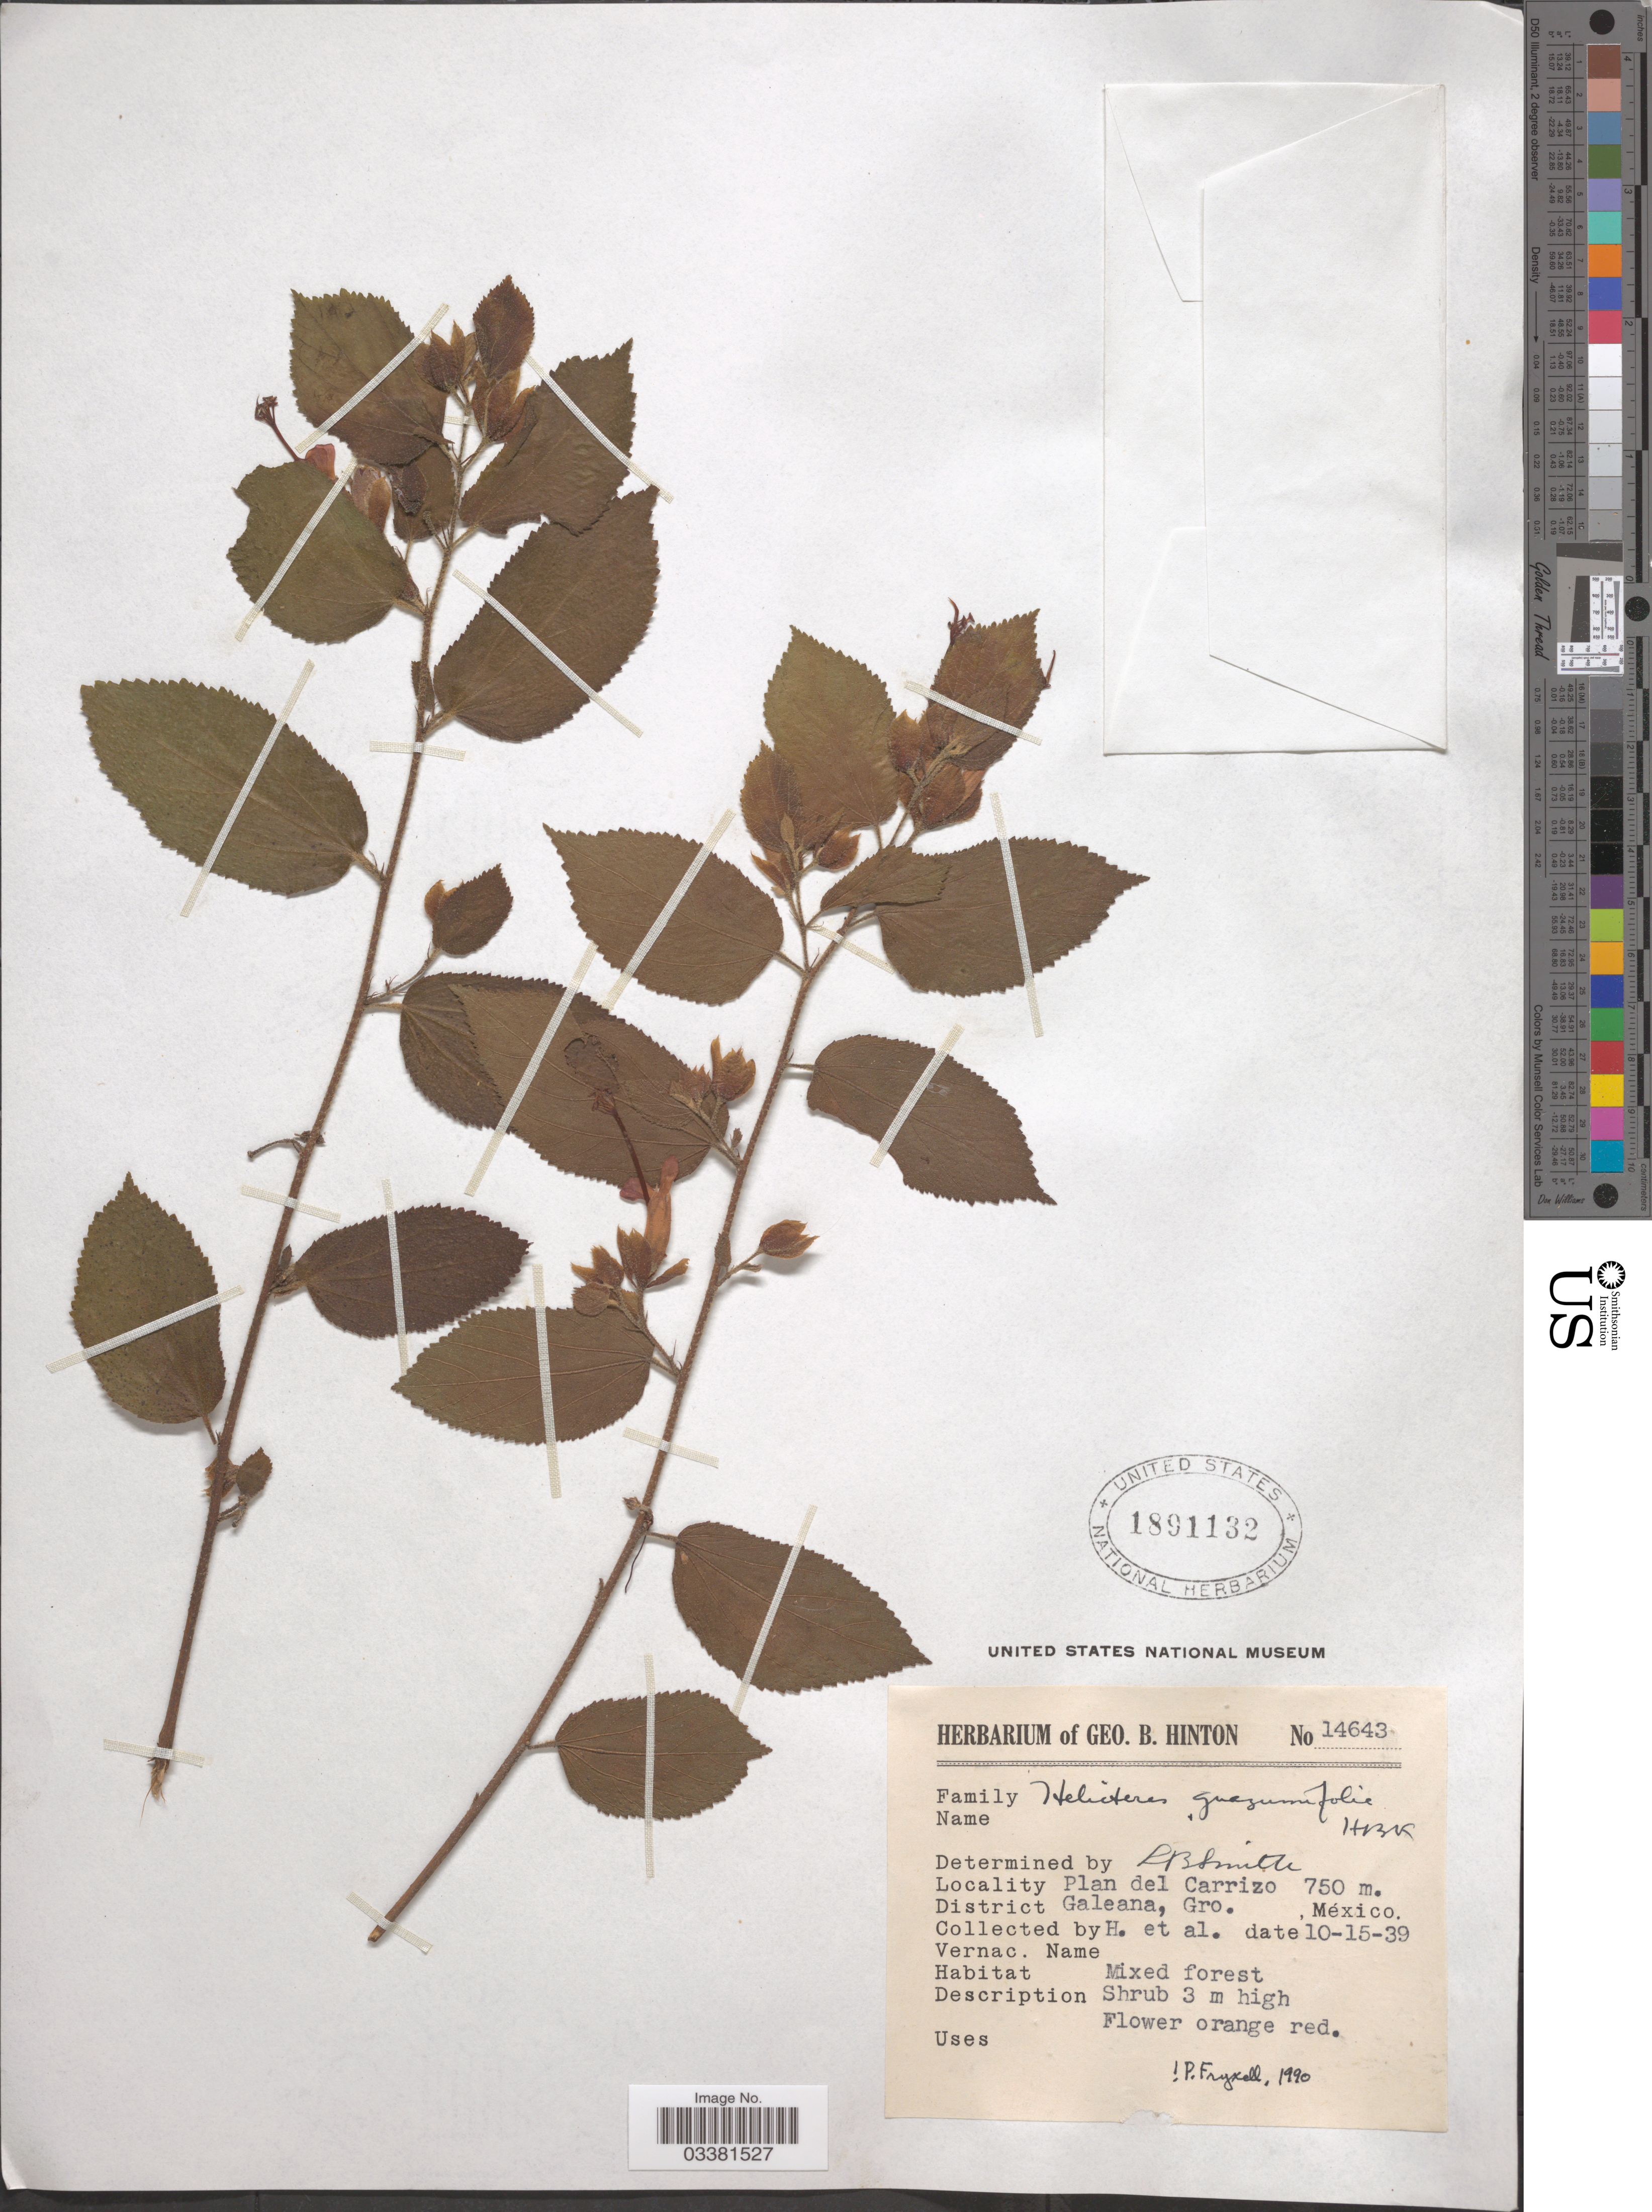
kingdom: Plantae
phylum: Tracheophyta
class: Magnoliopsida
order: Malvales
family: Malvaceae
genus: Helicteres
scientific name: Helicteres guazumifolia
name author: Kunth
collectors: G. B. Hinton & et al.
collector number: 14643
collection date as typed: Transcribed d/m/y: 15/10/39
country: Mexico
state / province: Guerrero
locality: Plan del Carrizo, District Galeana.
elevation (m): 750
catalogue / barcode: US 1891132